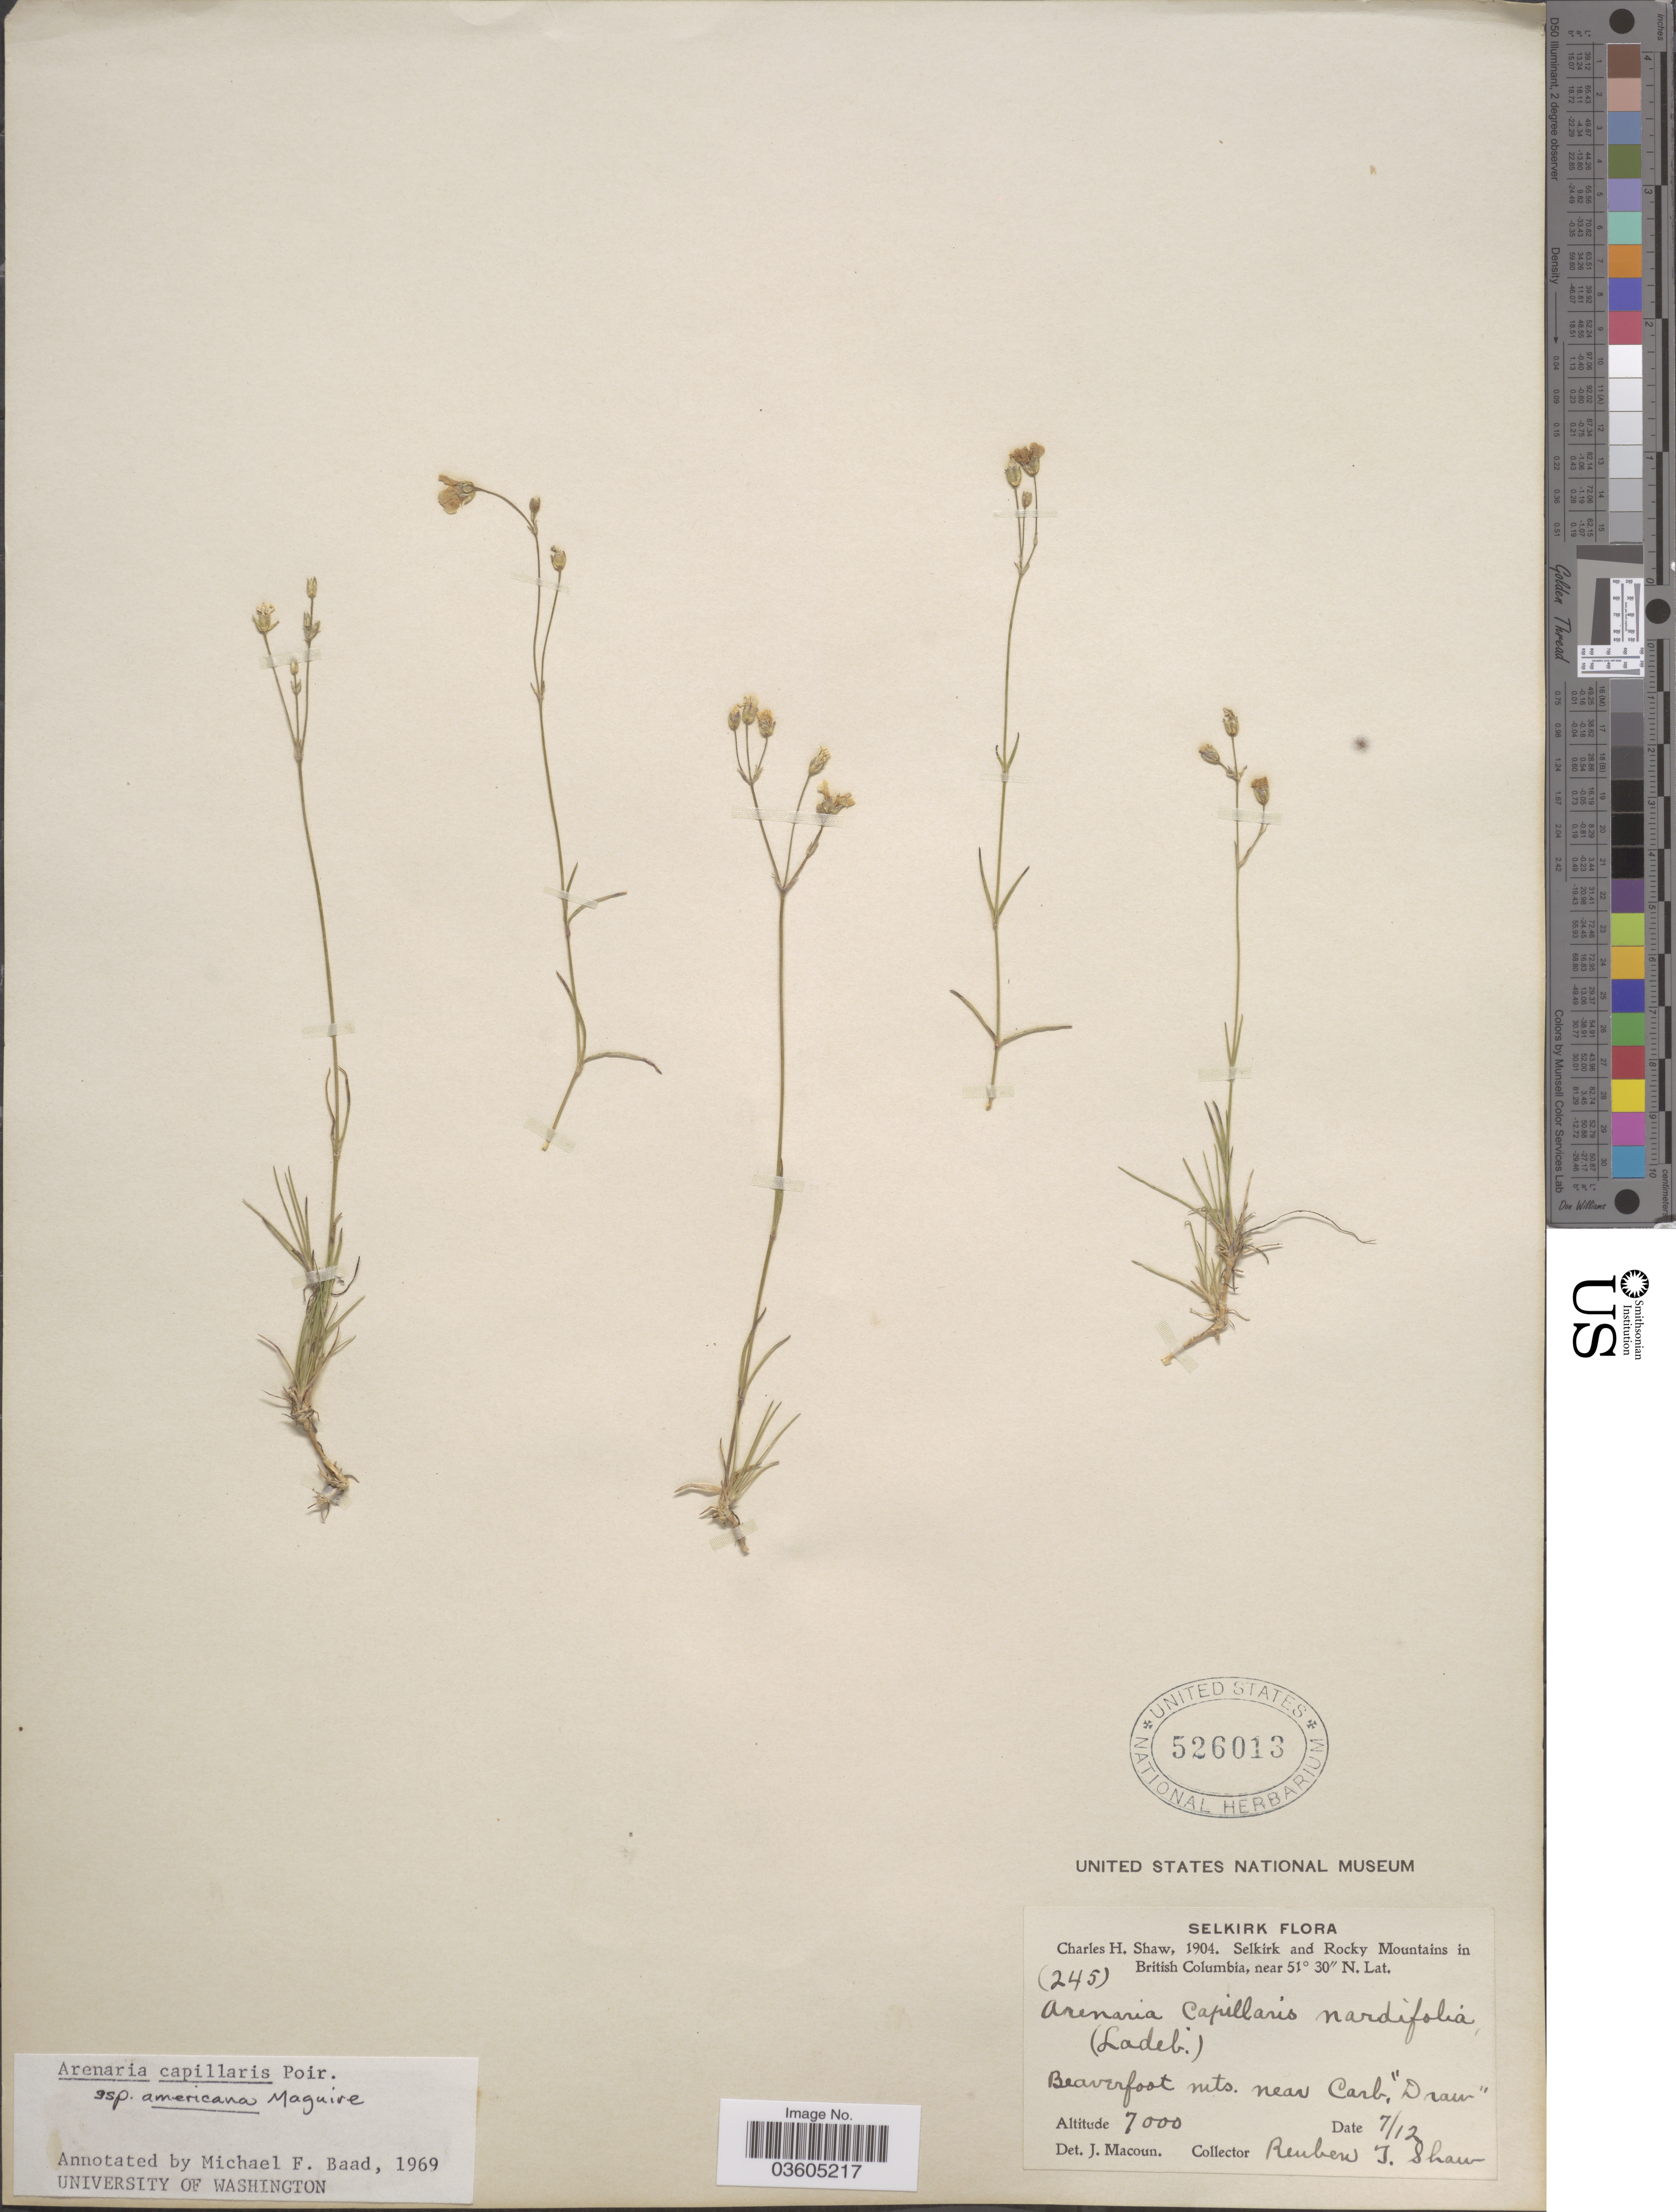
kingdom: Plantae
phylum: Tracheophyta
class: Magnoliopsida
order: Caryophyllales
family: Caryophyllaceae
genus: Eremogone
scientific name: Eremogone capillaris var. americana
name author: (Maguire) R.L. Hartm. & Rabeler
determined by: U.S. National Herbarium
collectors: R. T. Shaw & C. Shaw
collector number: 245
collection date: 1904-12-07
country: Canada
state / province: British Columbia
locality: Selkirk. Selkirk and Rocky Mountains. Beaverfoot mts. near Carb. "Draw".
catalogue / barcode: US 526013